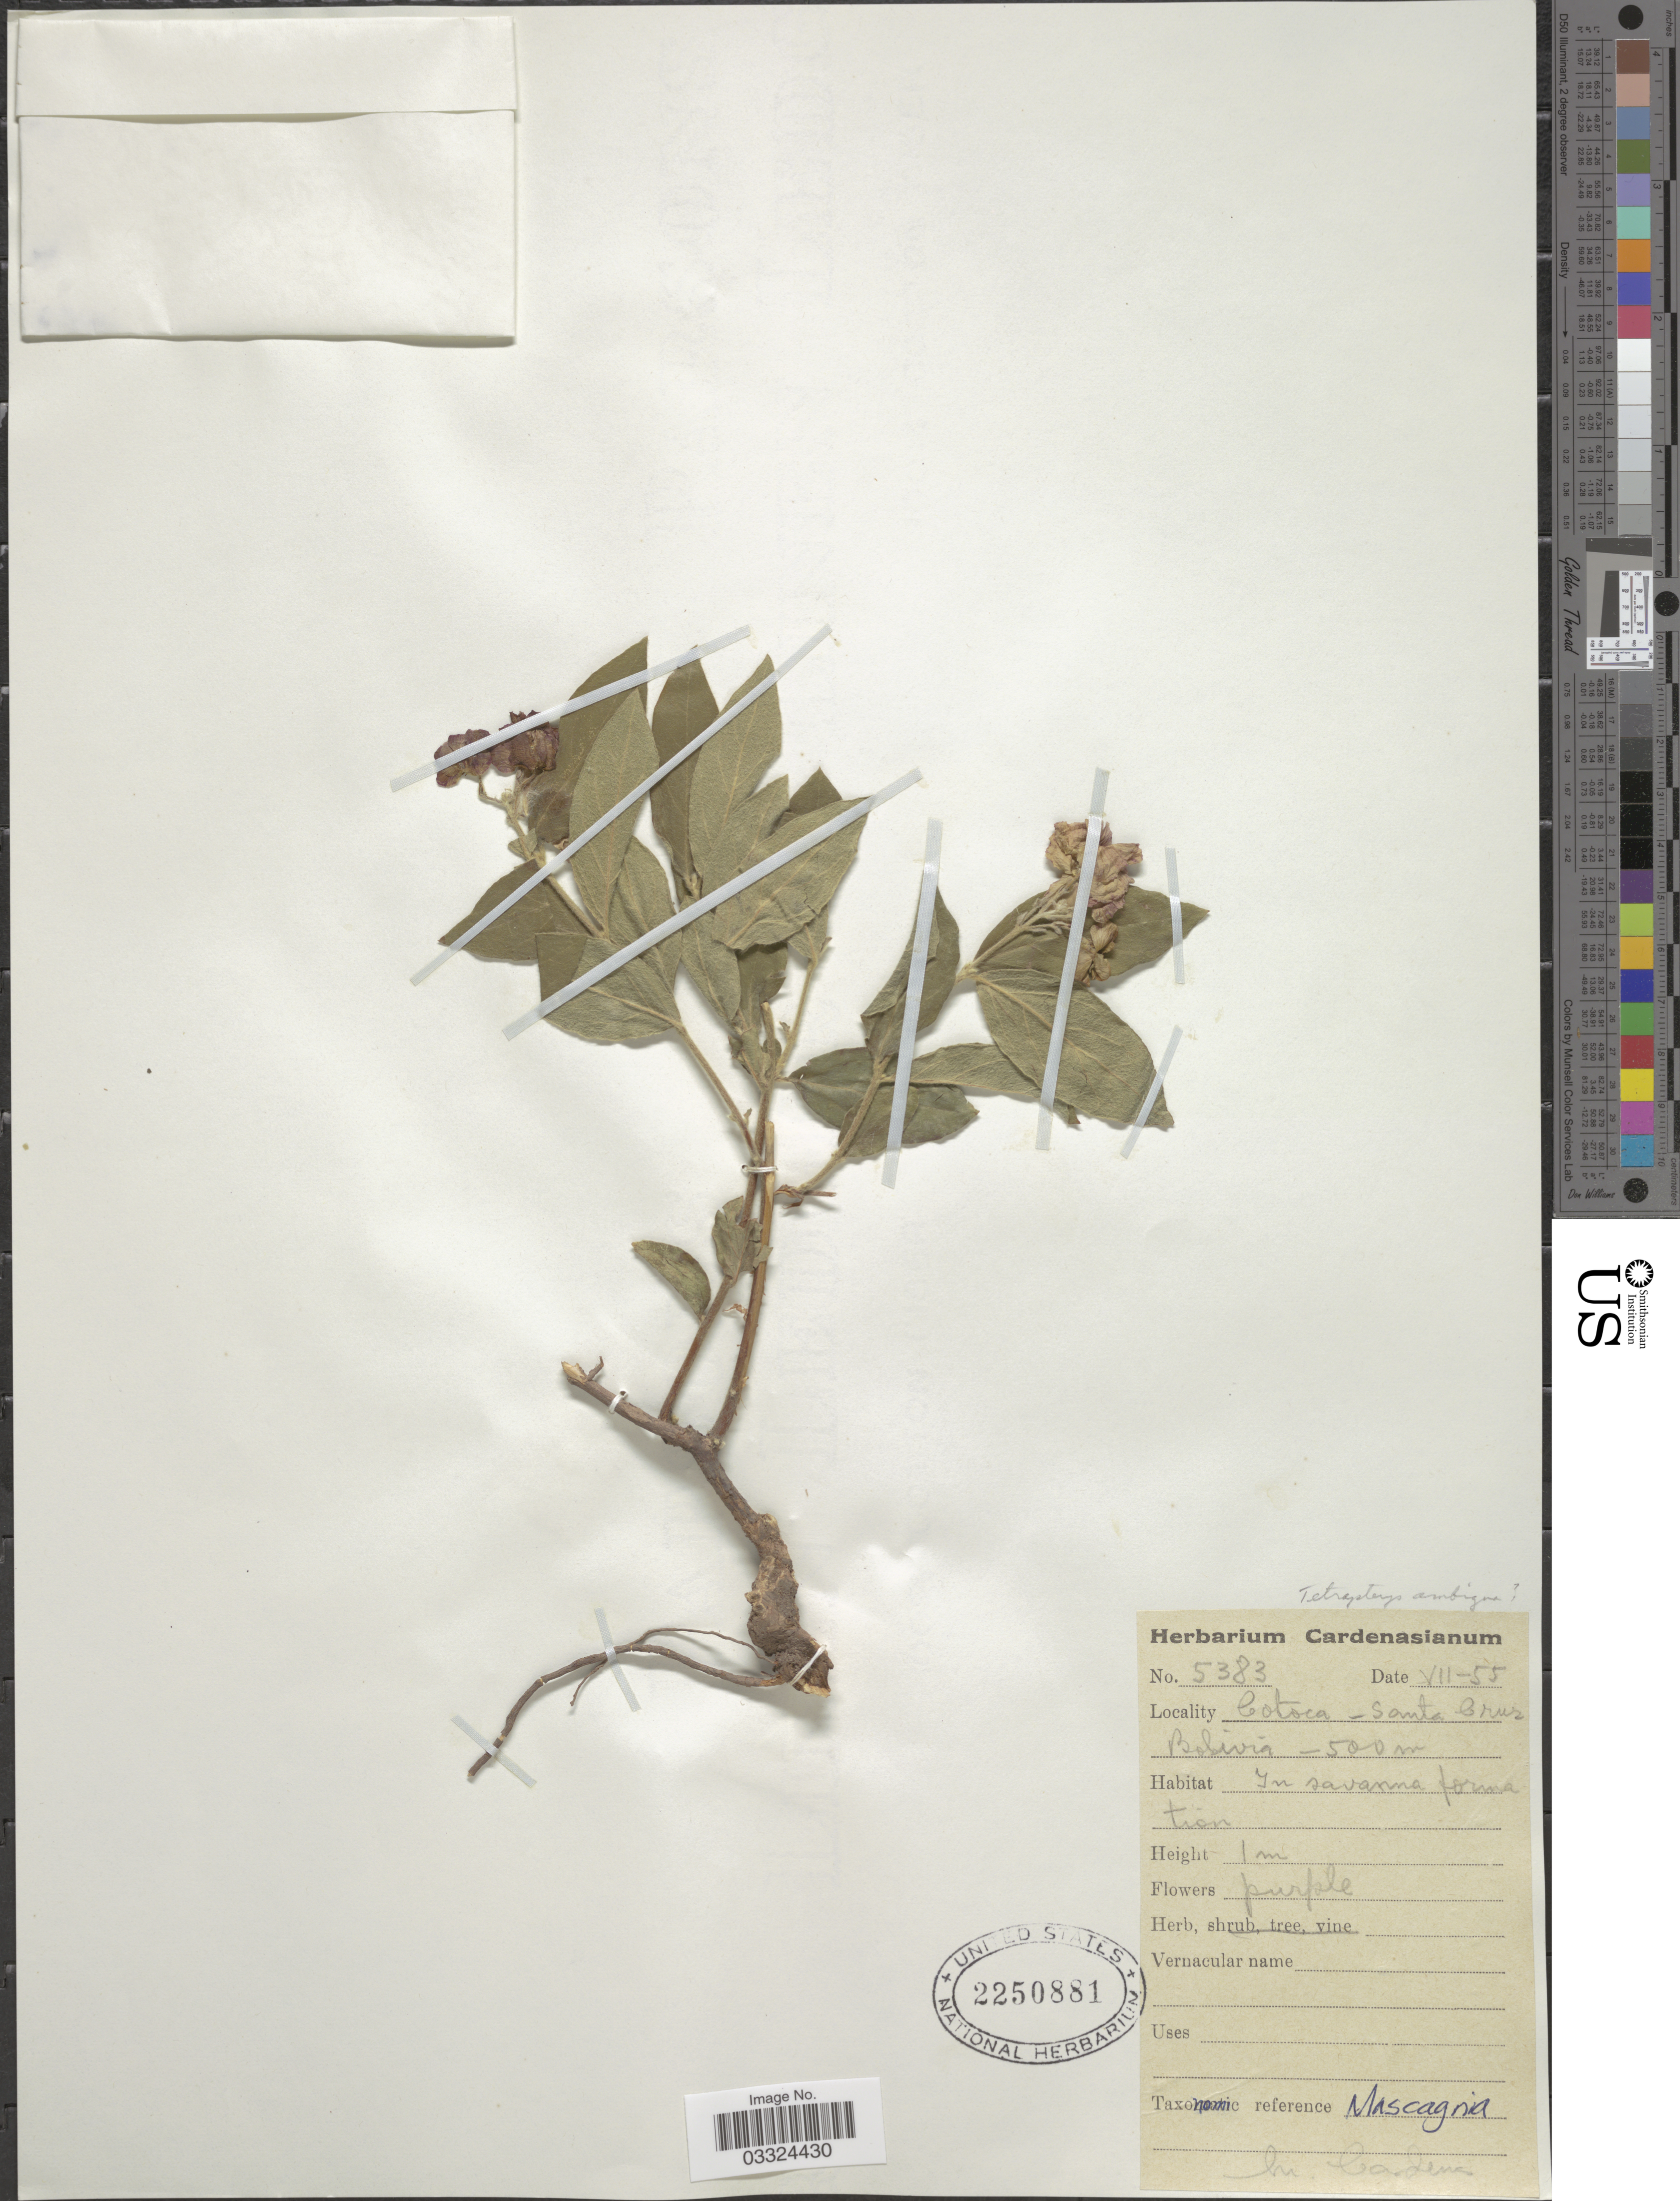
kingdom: Plantae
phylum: Tracheophyta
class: Magnoliopsida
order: Malpighiales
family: Malpighiaceae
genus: Glicophyllum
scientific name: Glicophyllum ambiguum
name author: (A. Juss.) R.F. Almeida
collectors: M. Cárdenas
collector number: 5383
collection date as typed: Transcribed d/m/y: /7/55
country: Bolivia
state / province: Santa Cruz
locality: Cotoca.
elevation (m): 500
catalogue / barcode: US 2250881